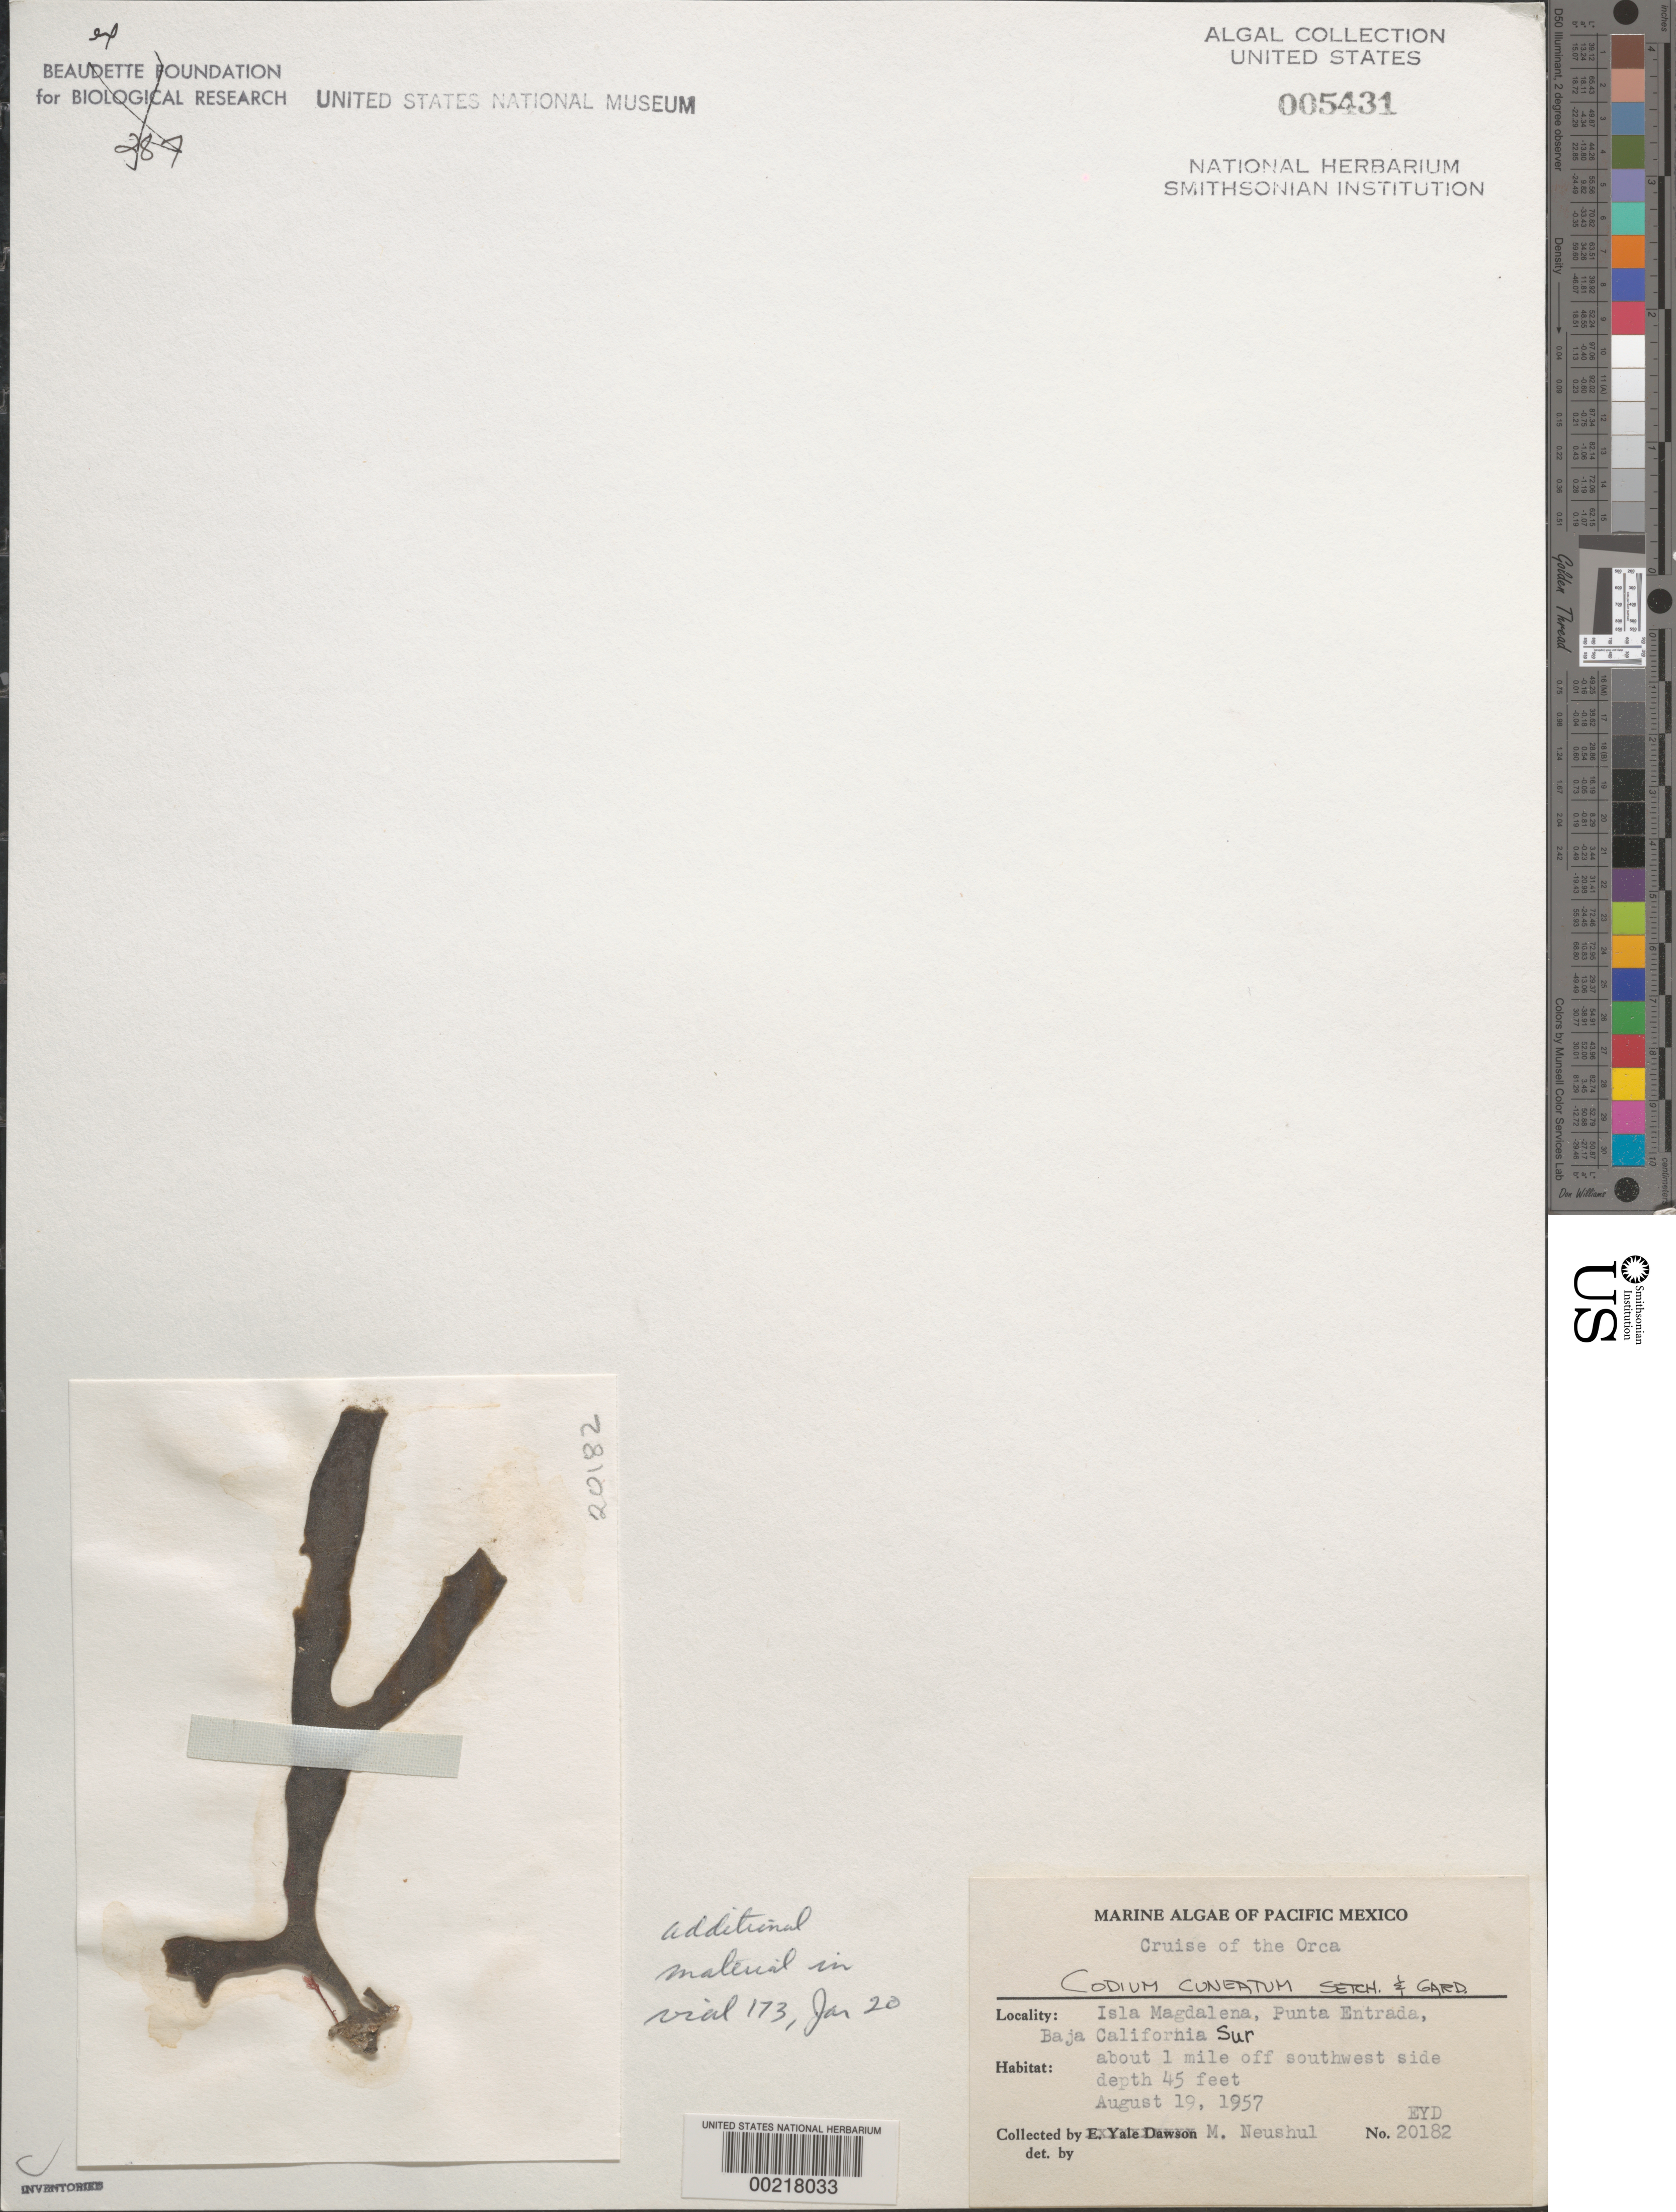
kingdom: Plantae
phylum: Chlorophyta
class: Ulvophyceae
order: Bryopsidales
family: Codiaceae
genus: Codium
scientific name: Codium simulans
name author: Setch. & N.L. Gardner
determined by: Algae name updating Project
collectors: M. Neushul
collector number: EYD 20182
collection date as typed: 19 Aug 1957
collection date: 1957-08-19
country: Mexico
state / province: Baja California Sur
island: Isla Magdalena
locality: Punta Entrada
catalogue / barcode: US 5431